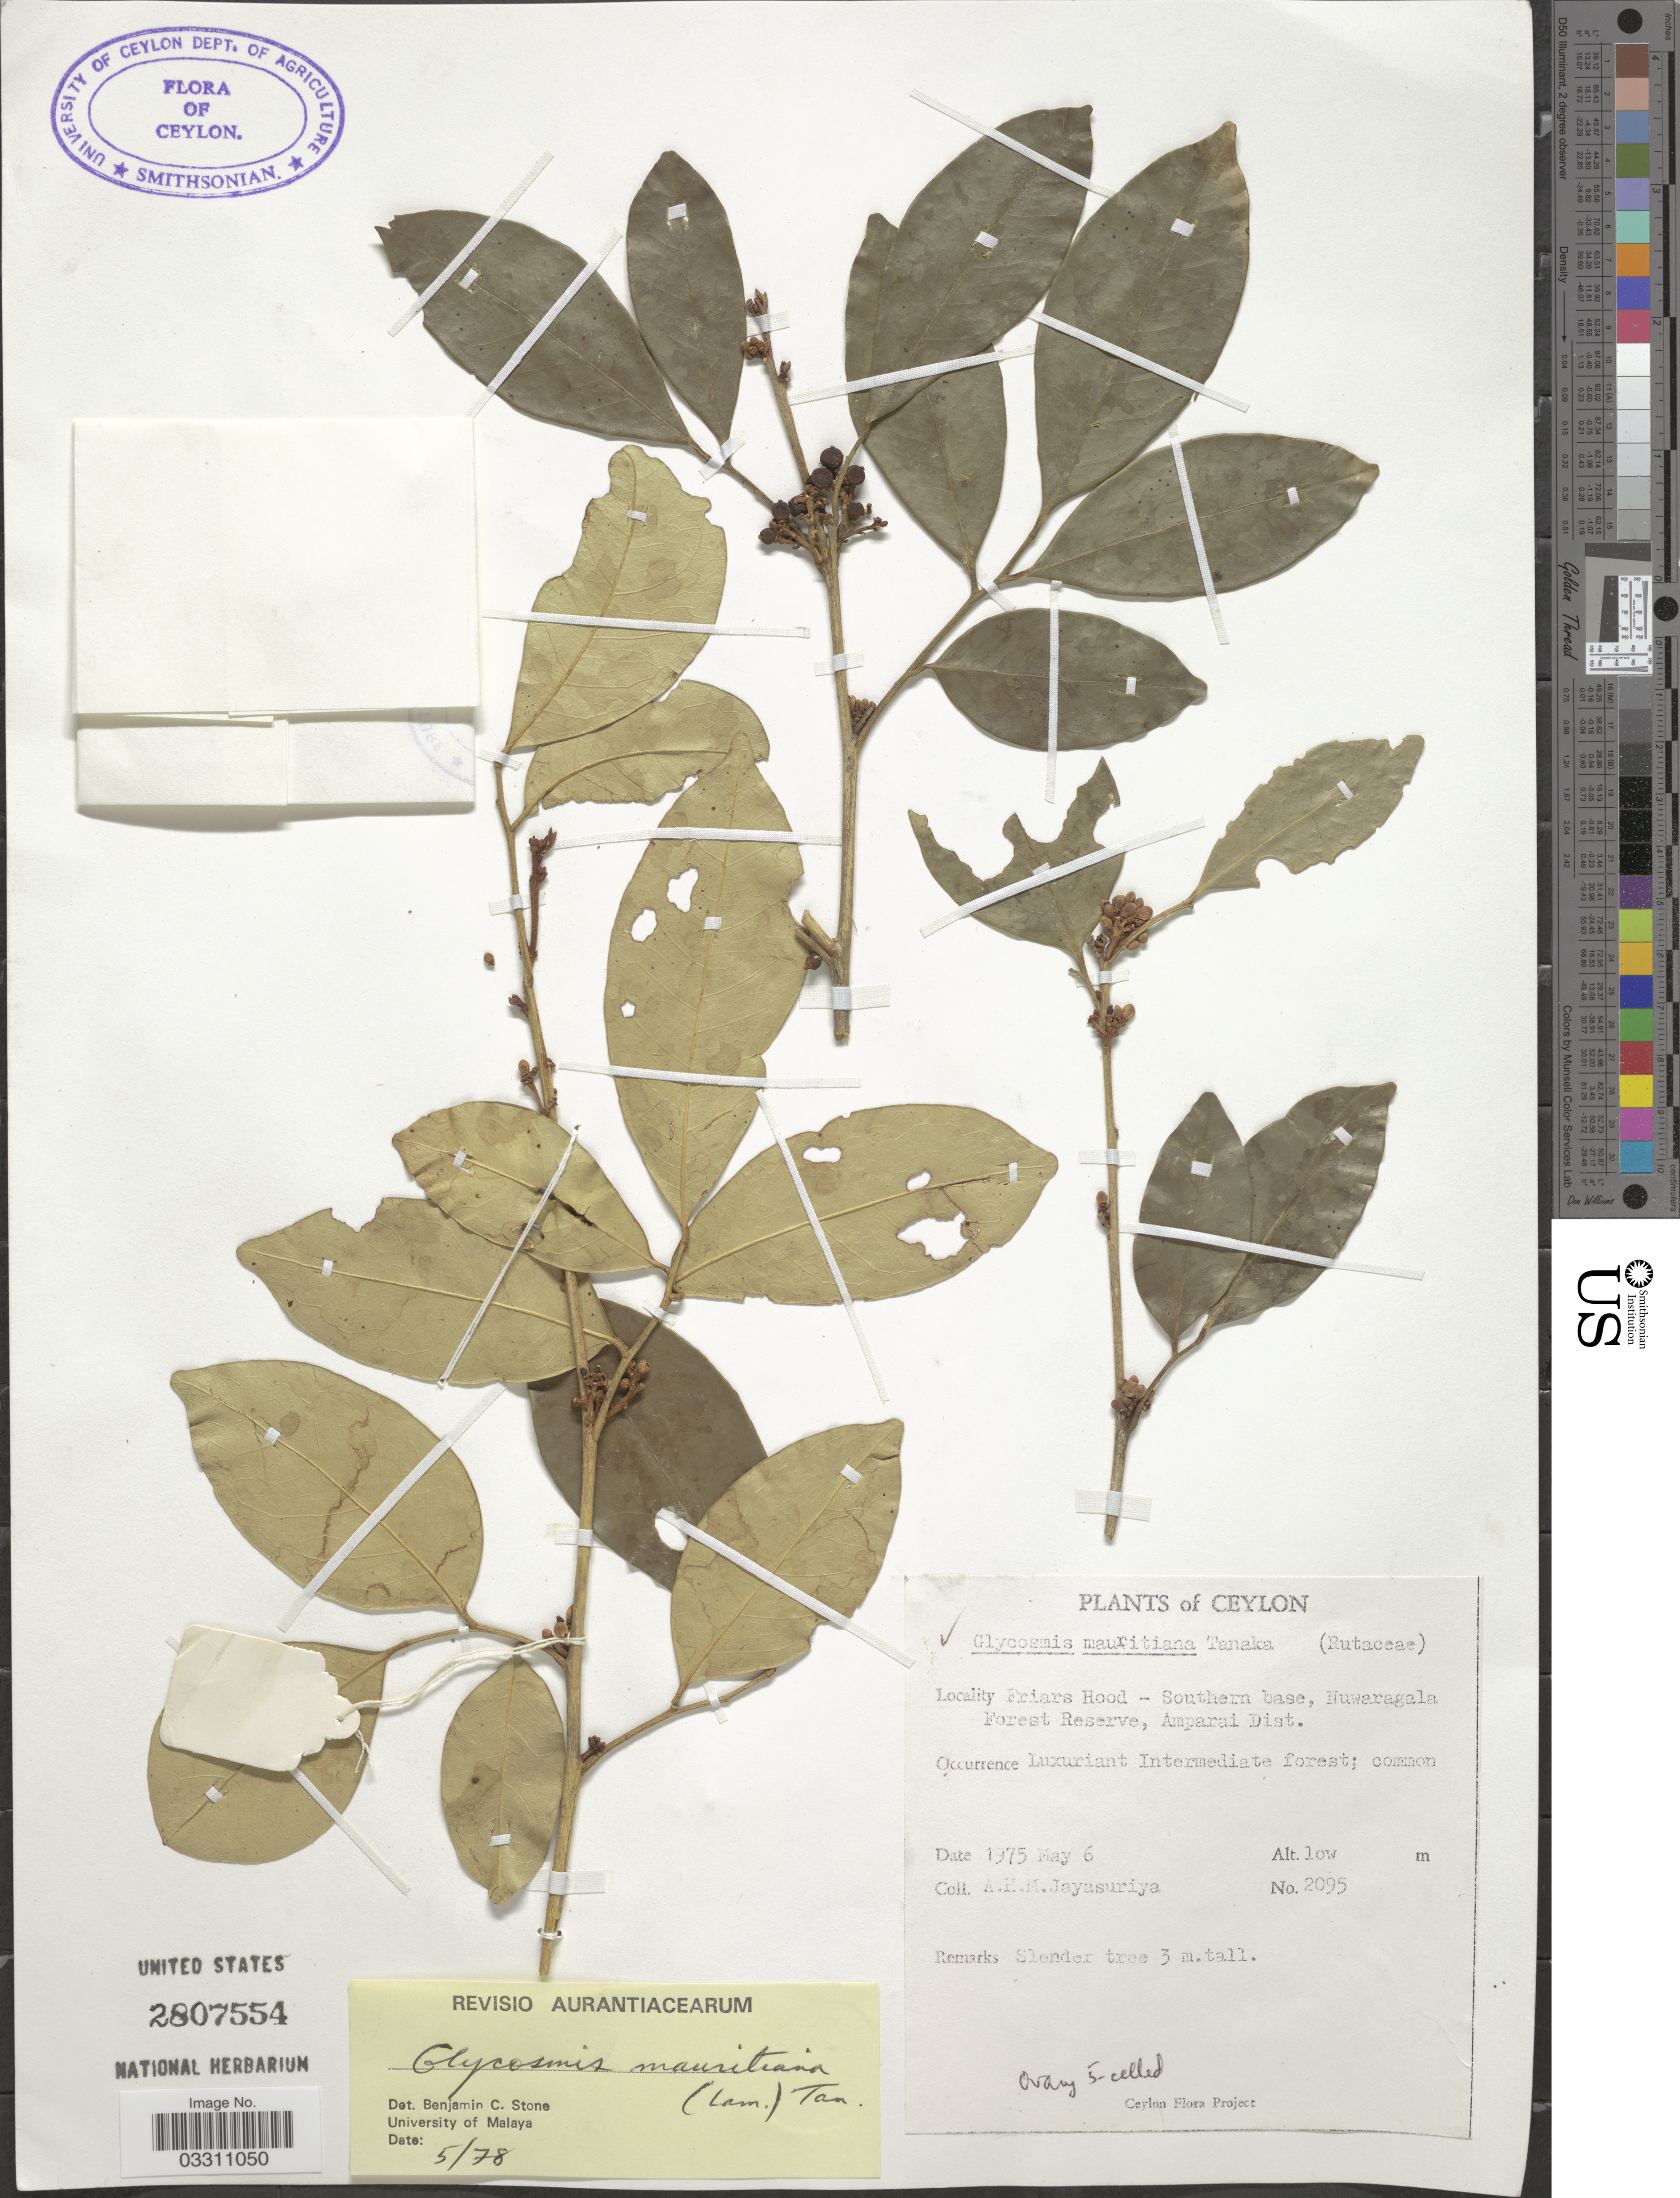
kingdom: Plantae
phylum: Tracheophyta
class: Magnoliopsida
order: Sapindales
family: Rutaceae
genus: Glycosmis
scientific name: Glycosmis mauritiana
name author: (Lamkey) Tanaka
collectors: A. H. Jayasuriya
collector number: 2095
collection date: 1975-05-06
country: Sri Lanka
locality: Ceylon, Friars Hood - Southern base, Nuwaragala Forest Reserve, Amparai Dist.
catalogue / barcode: US 2807554